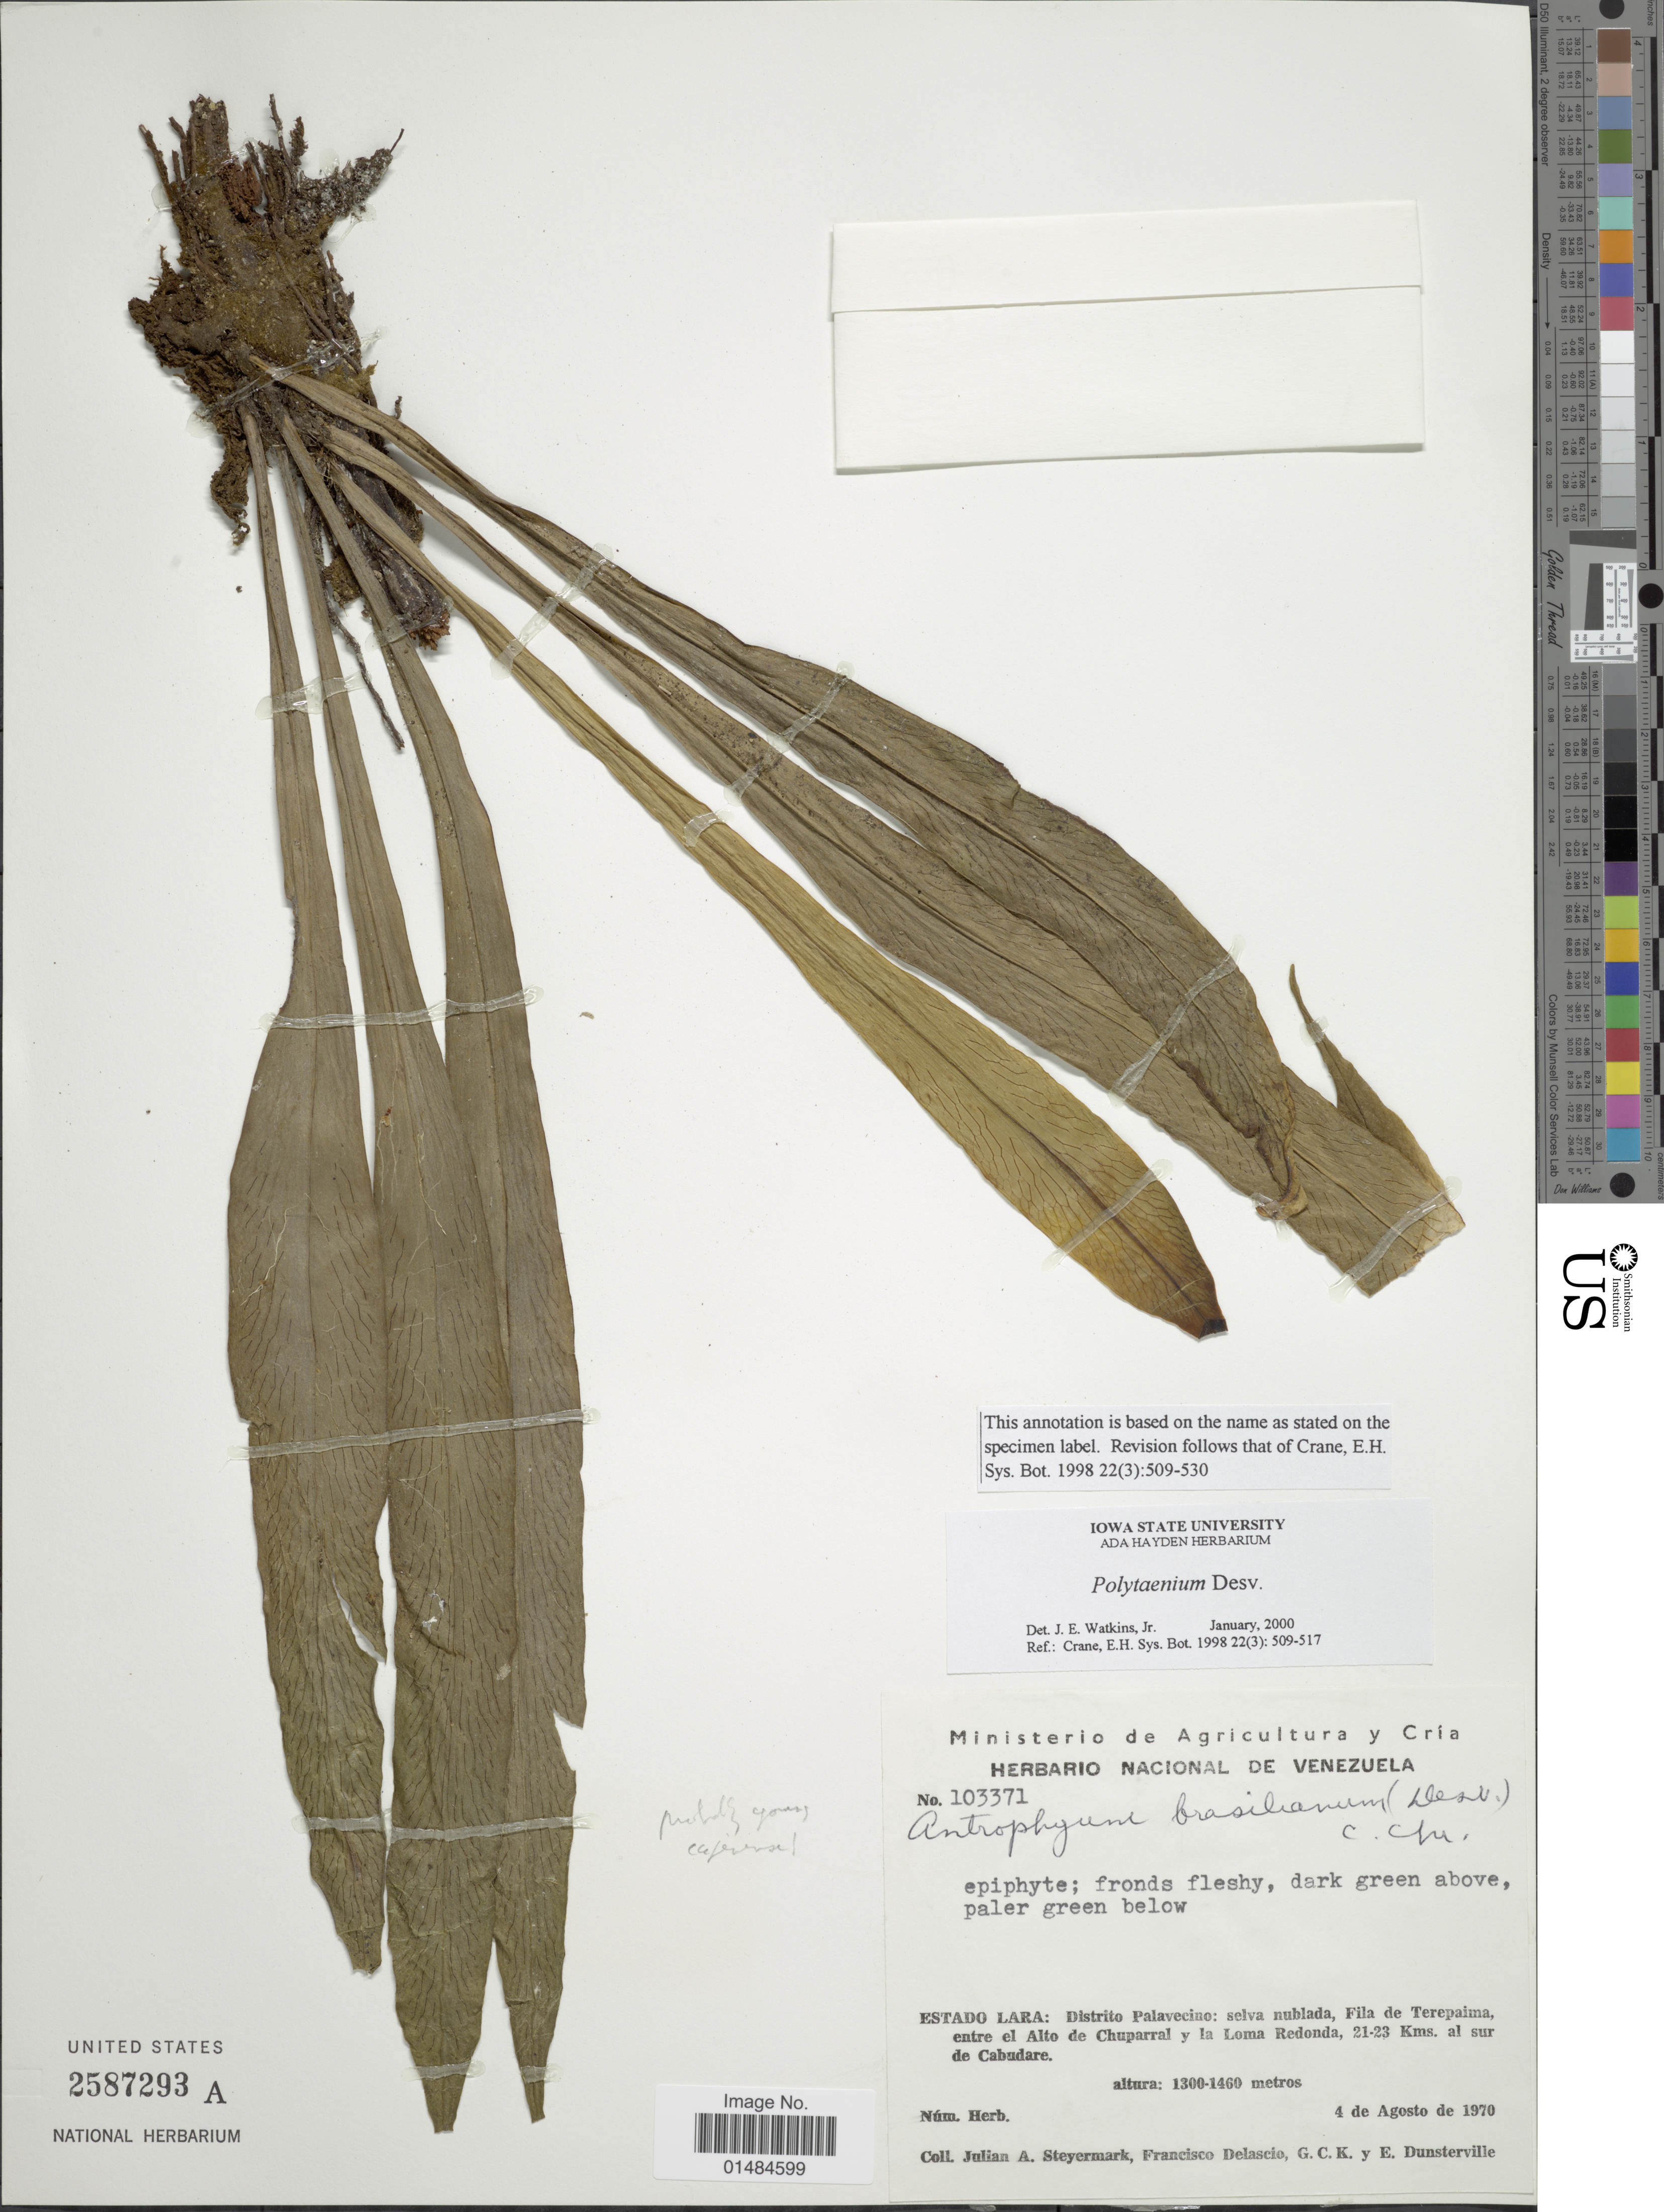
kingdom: Plantae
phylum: Tracheophyta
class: Polypodiopsida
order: Polypodiales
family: Pteridaceae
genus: Polytaenium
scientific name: Polytaenium brasilianum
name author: Benedict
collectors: J. Steyermark, F. Delascio C., G. C. K. Dunsterville & E. Dunsterville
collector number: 103371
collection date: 1970-08-04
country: Venezuela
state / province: Lara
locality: Distrito Palavecino: selva nublada, Fila de Terepaima, entre el Alto de Chuparral y la Loma Redonda, 21-23 Kms. al sur de Cabudare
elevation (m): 1300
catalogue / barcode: US 2587293A